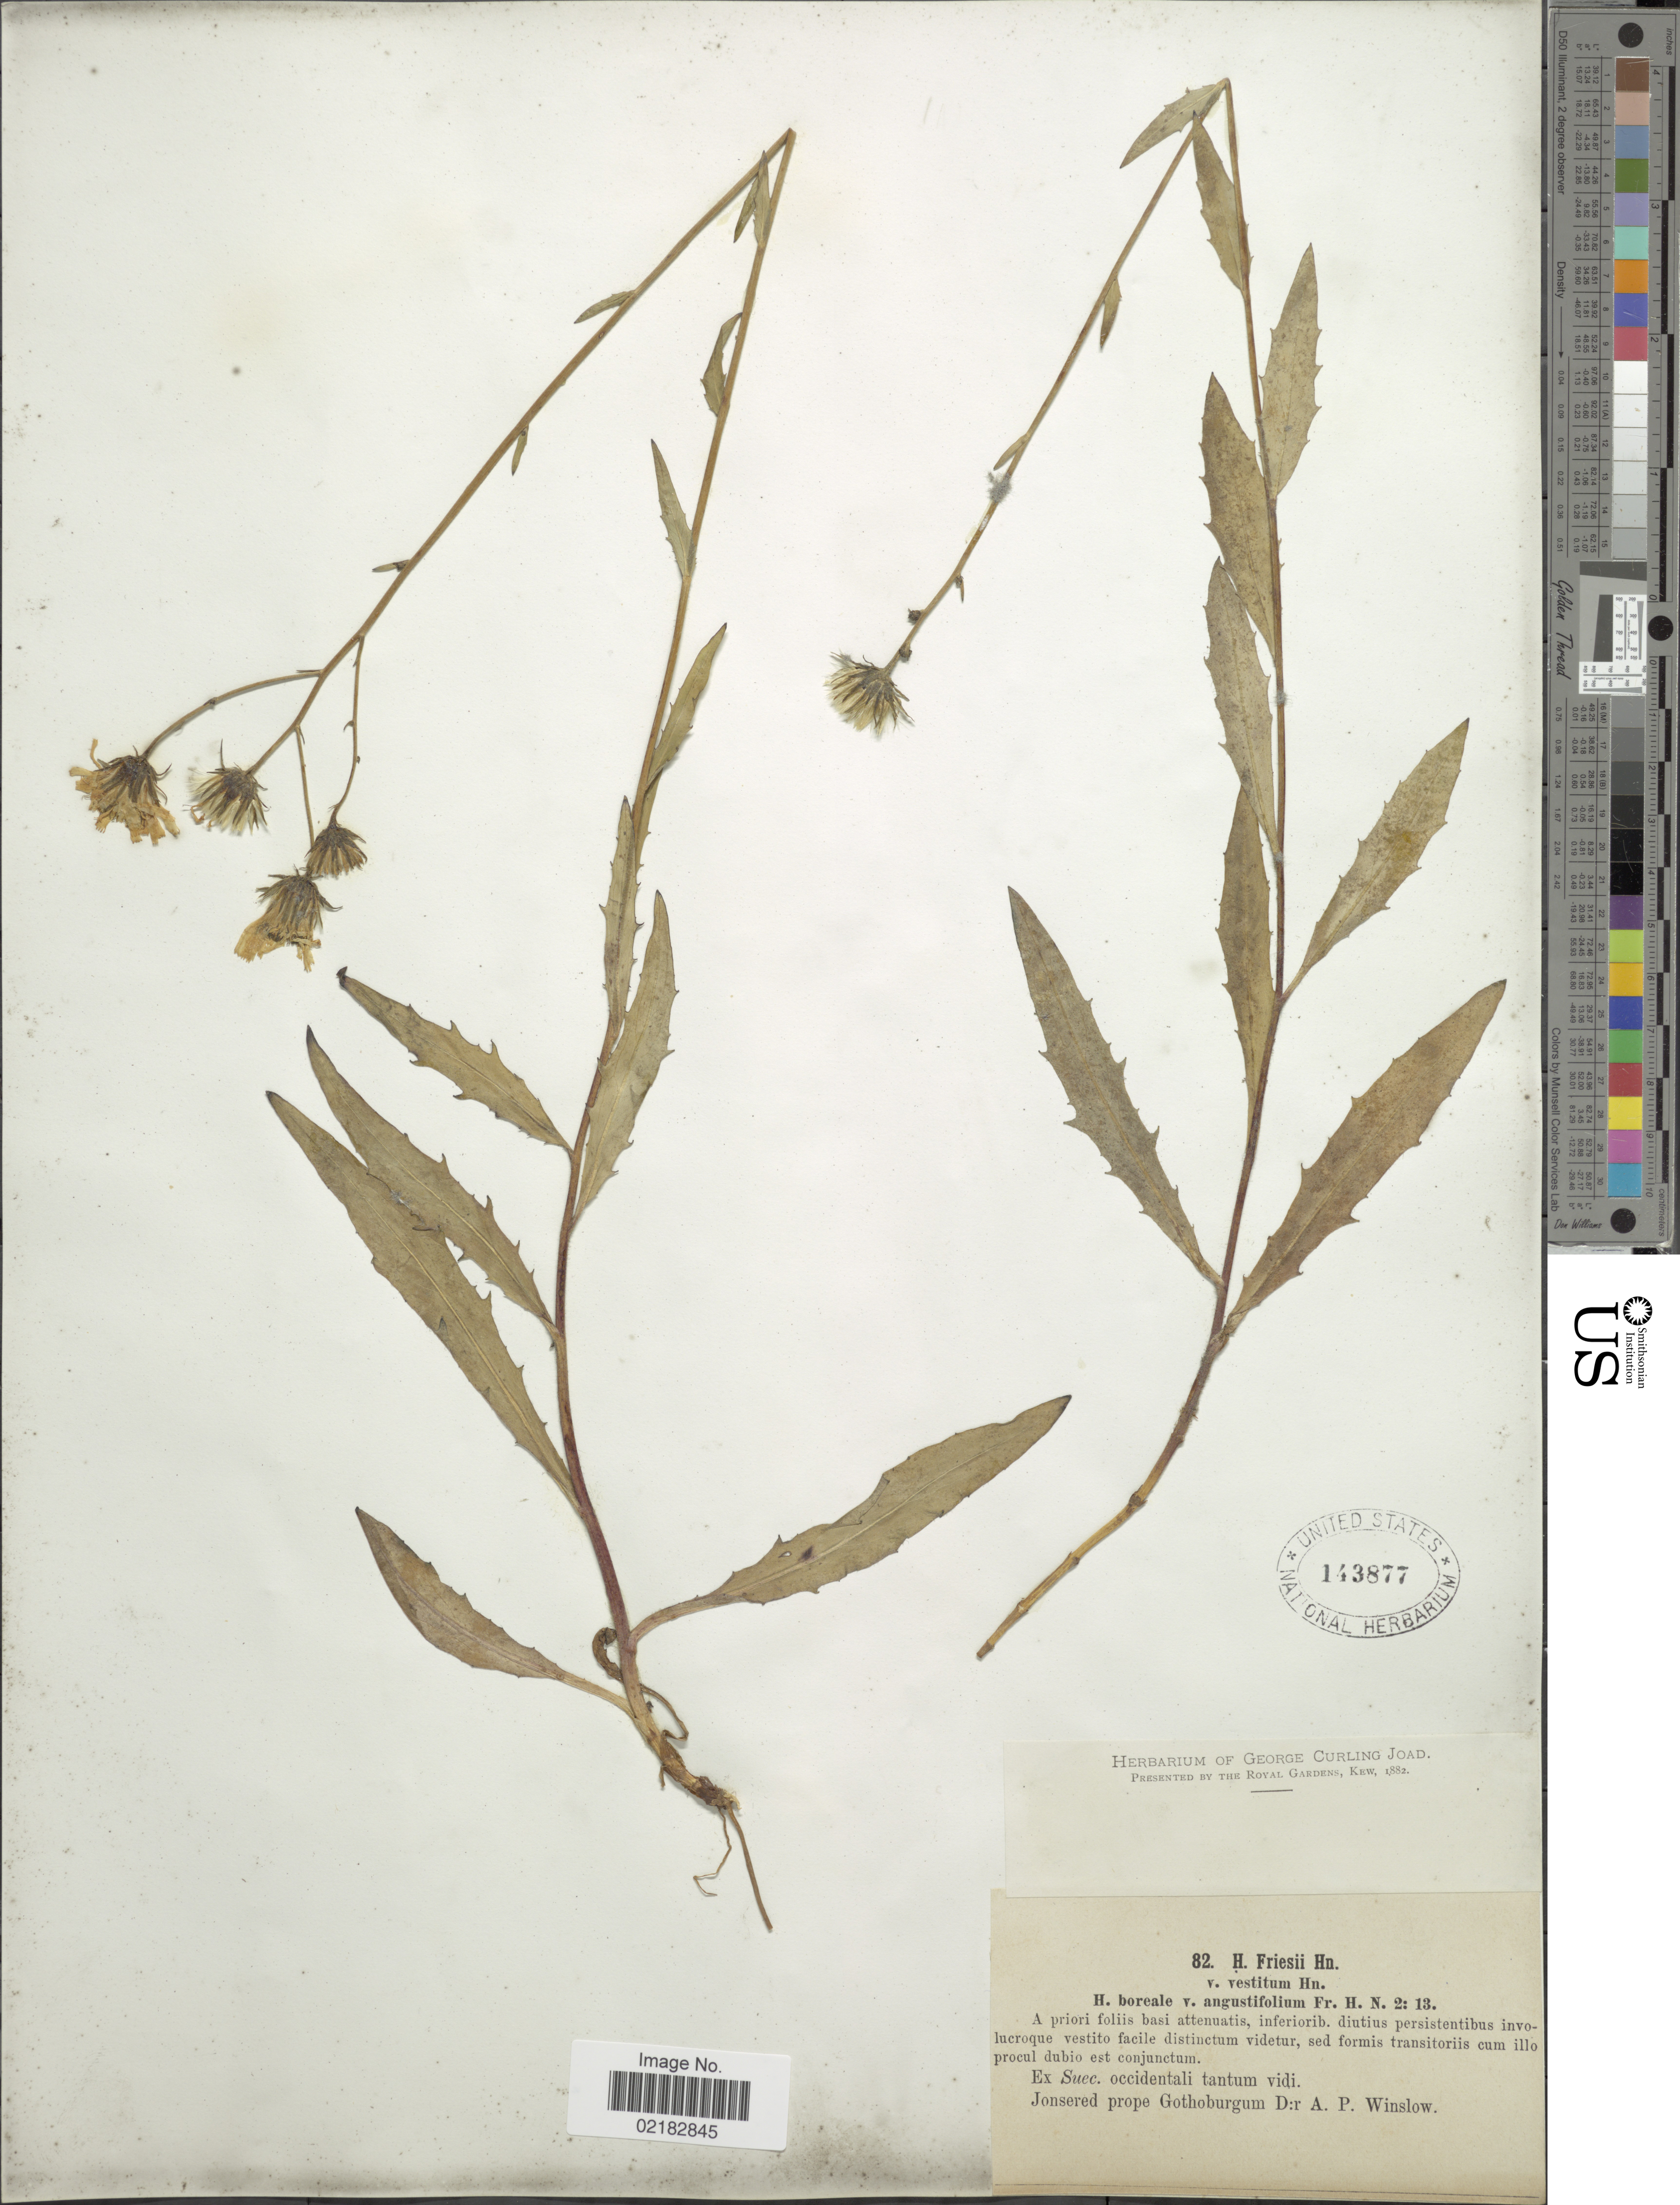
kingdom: Plantae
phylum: Tracheophyta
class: Magnoliopsida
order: Asterales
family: Asteraceae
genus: Hieracium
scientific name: Hieracium friesii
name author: Hartm.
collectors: A. Winslow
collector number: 82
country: Sweden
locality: Ex Suec. occidentali tantum vidi. Jonsered prope Gothoburgum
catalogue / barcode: US 143877